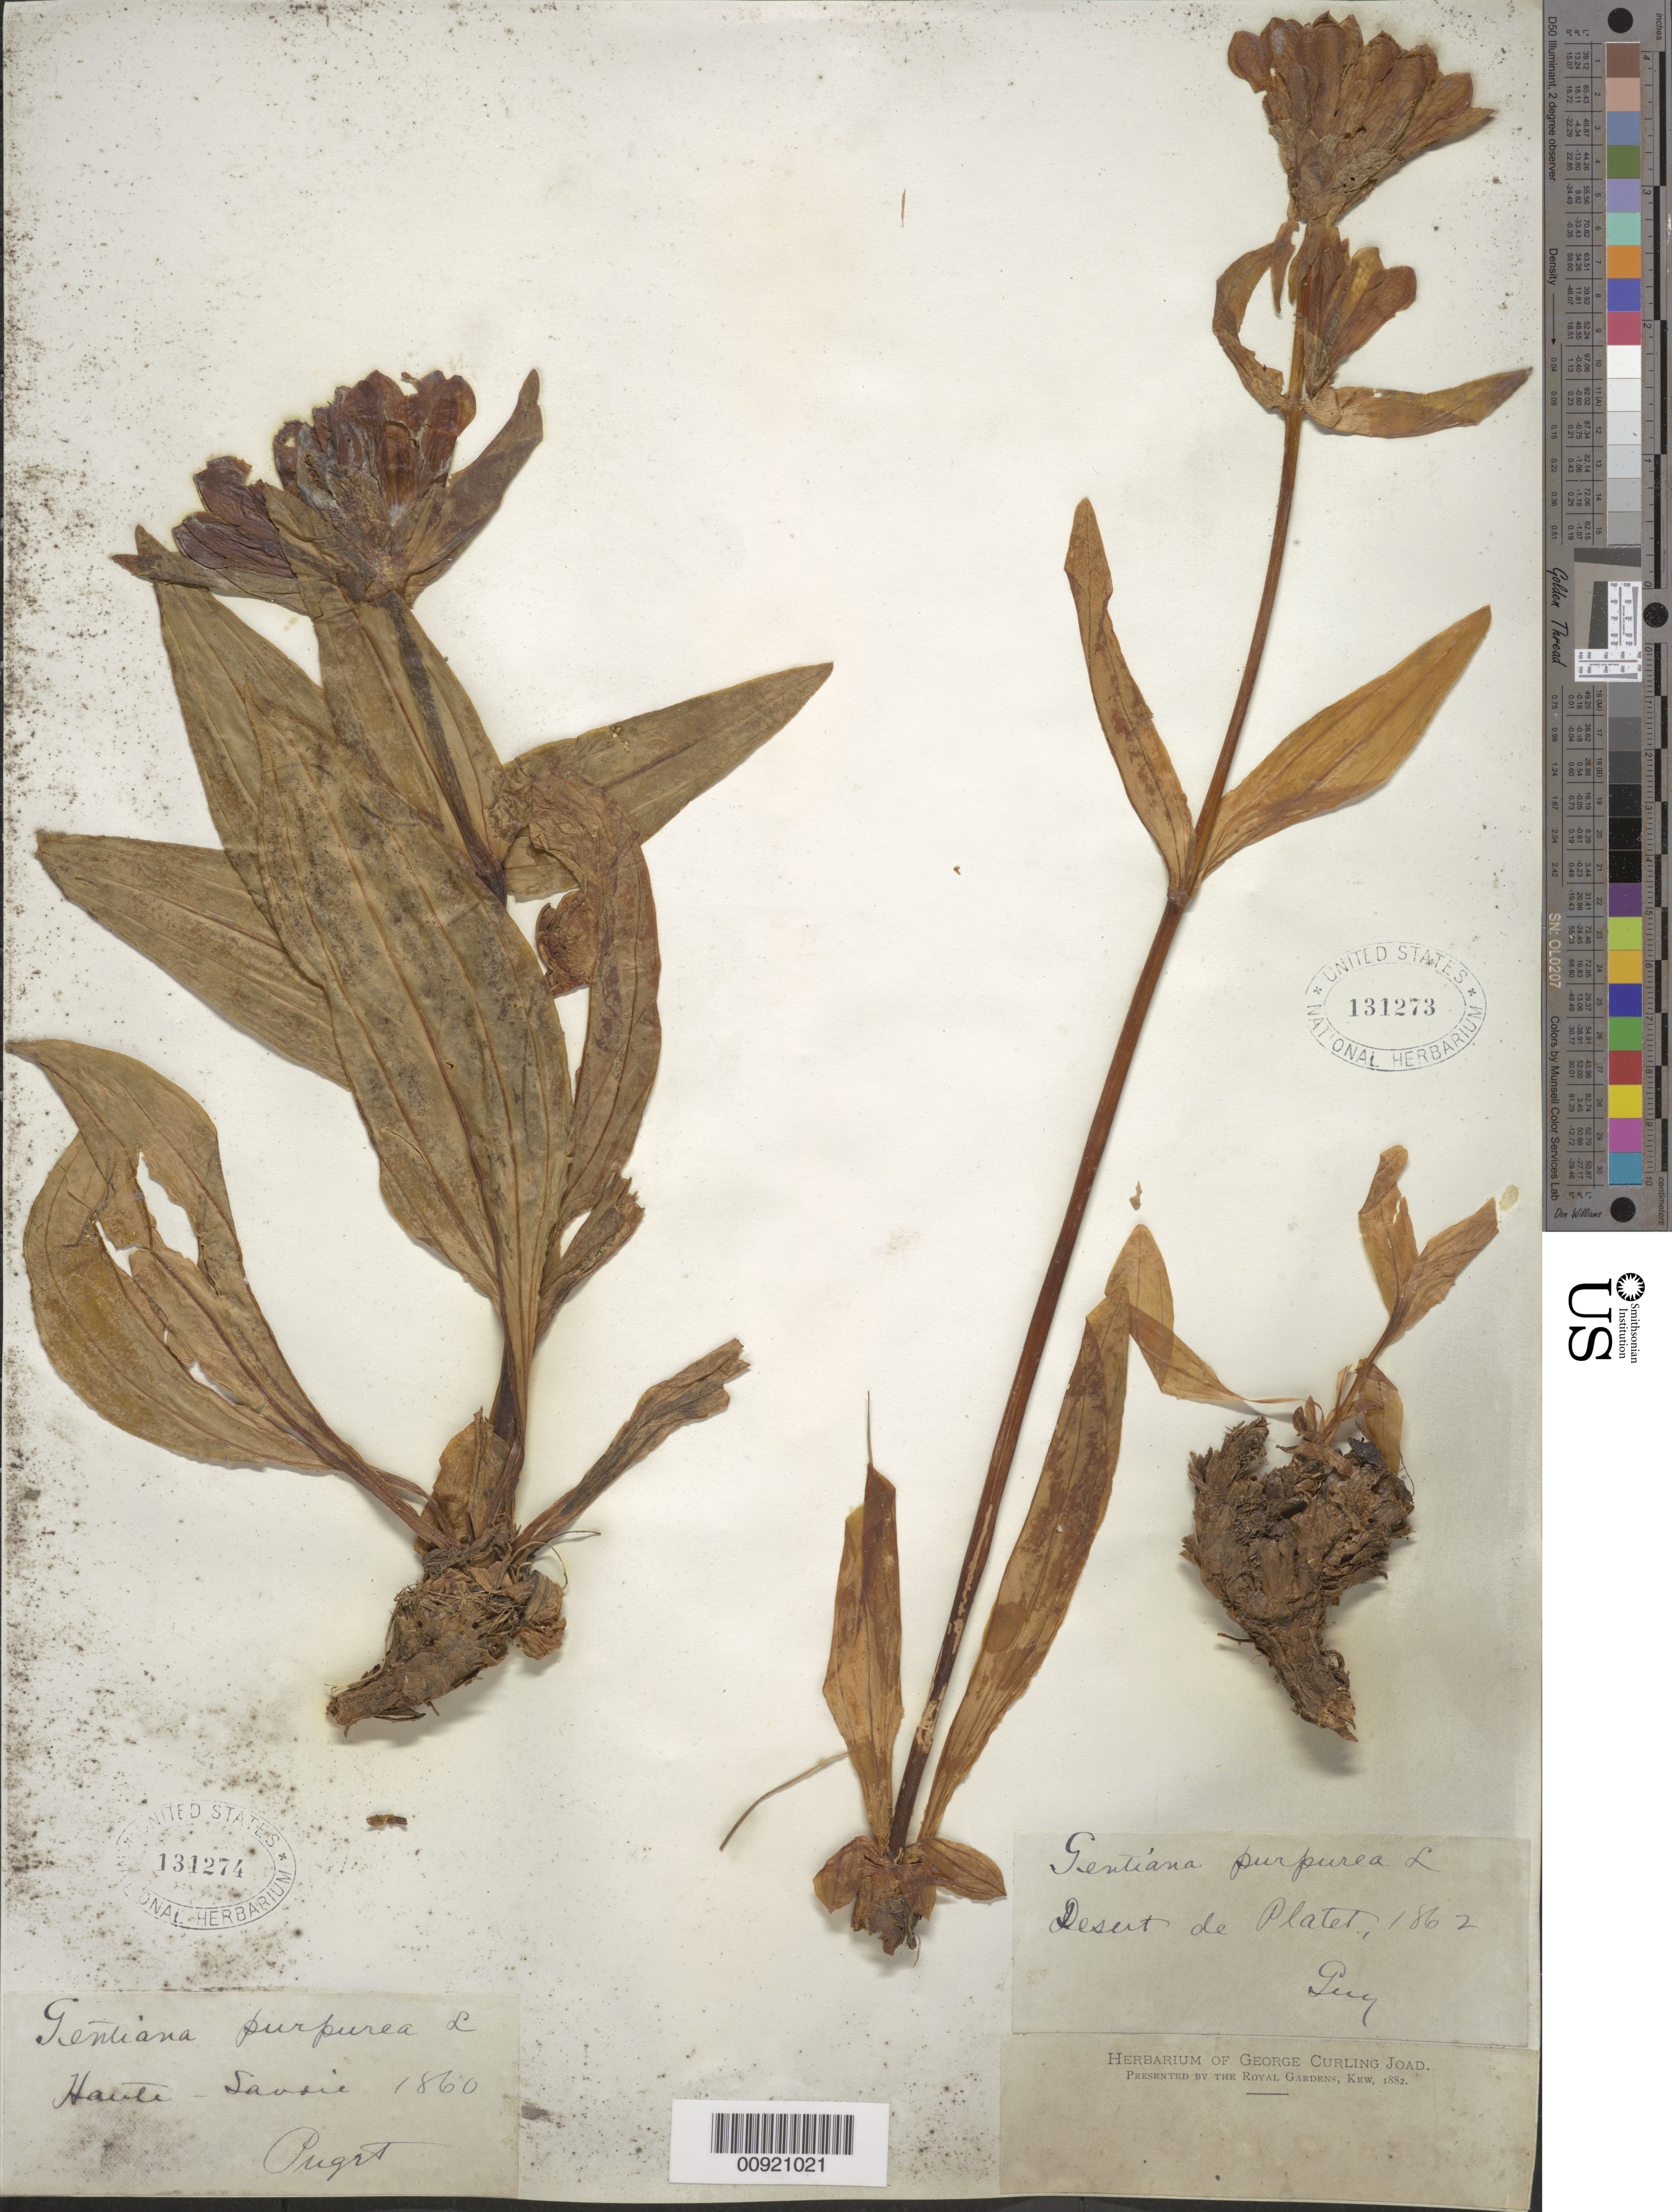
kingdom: Plantae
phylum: Tracheophyta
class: Magnoliopsida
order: Gentianales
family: Gentianaceae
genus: Gentiana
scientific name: Gentiana purpurea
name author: L.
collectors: -. Puget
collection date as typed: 1862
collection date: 1862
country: France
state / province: Auvergne-Rhône-Alpes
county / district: Haute-Savoie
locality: Haute-Savoie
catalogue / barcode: US 131274